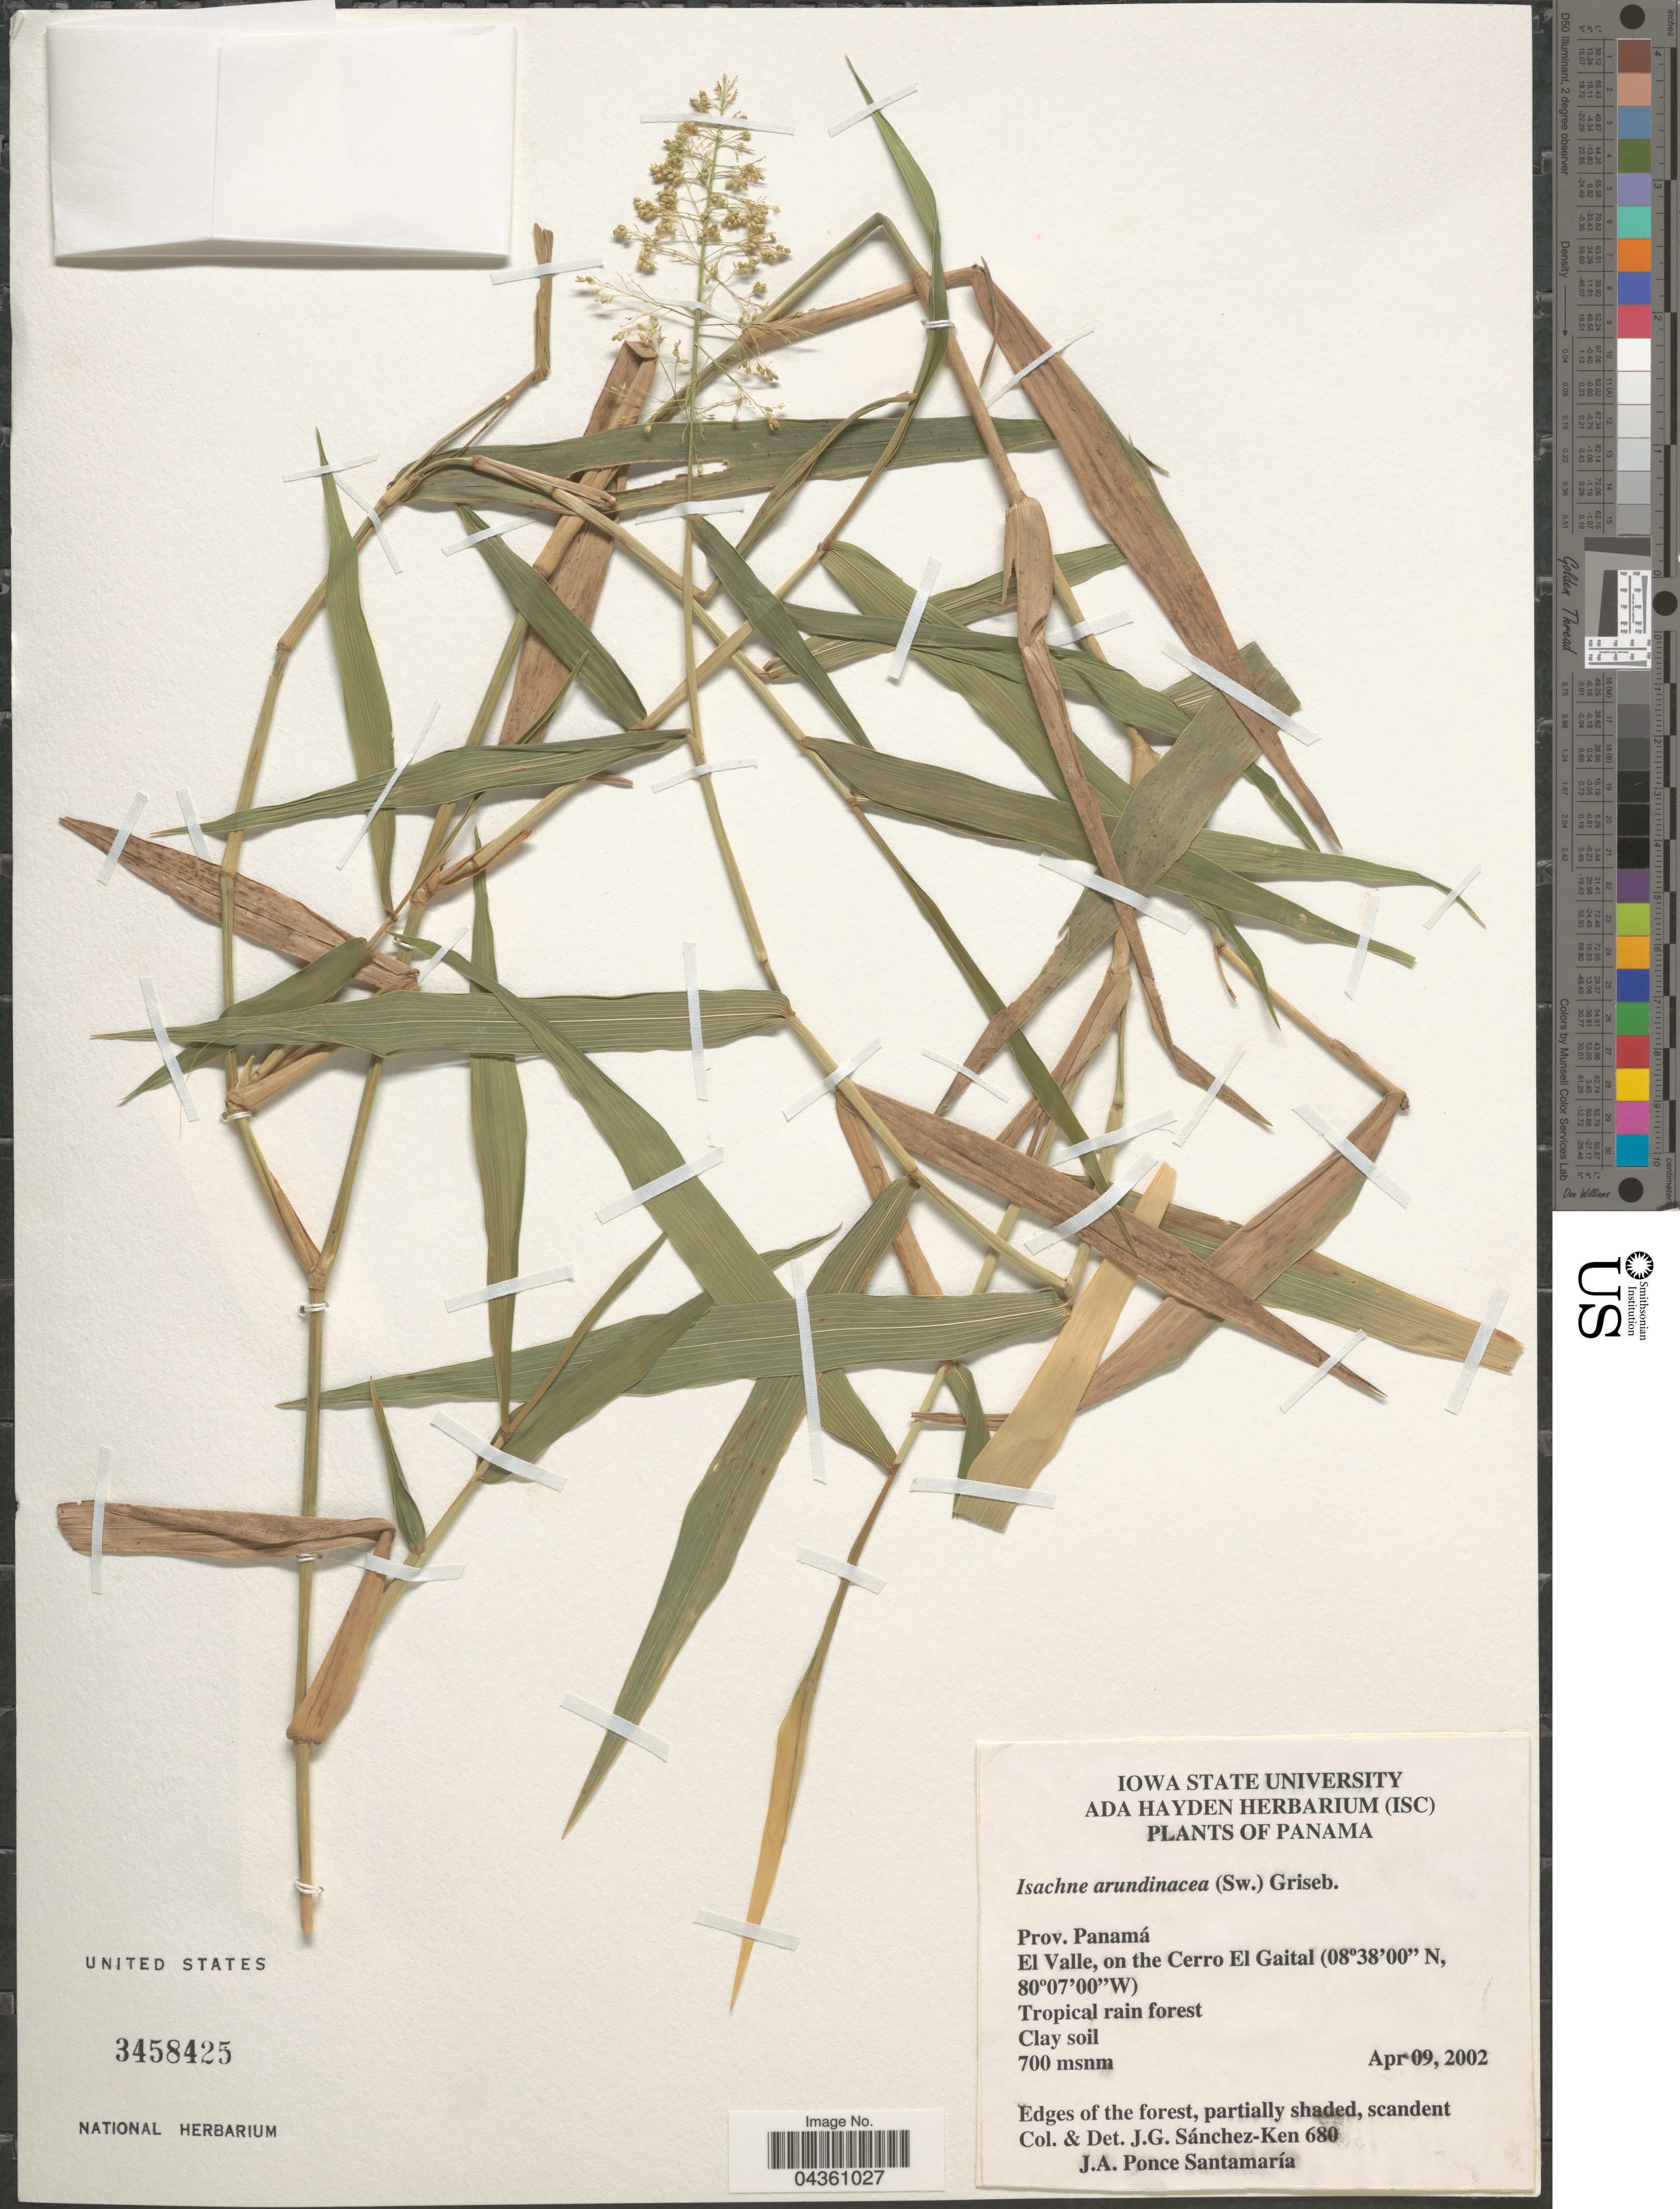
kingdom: Plantae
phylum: Tracheophyta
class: Liliopsida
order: Poales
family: Poaceae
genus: Isachne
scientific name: Isachne arundinacea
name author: (Sw.) Griseb.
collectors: J. G. Sánchez-Ken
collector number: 680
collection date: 2002-04-09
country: Panama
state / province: Panamá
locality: El Valle, on the Cerro El Gaital.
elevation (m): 700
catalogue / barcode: US 345825